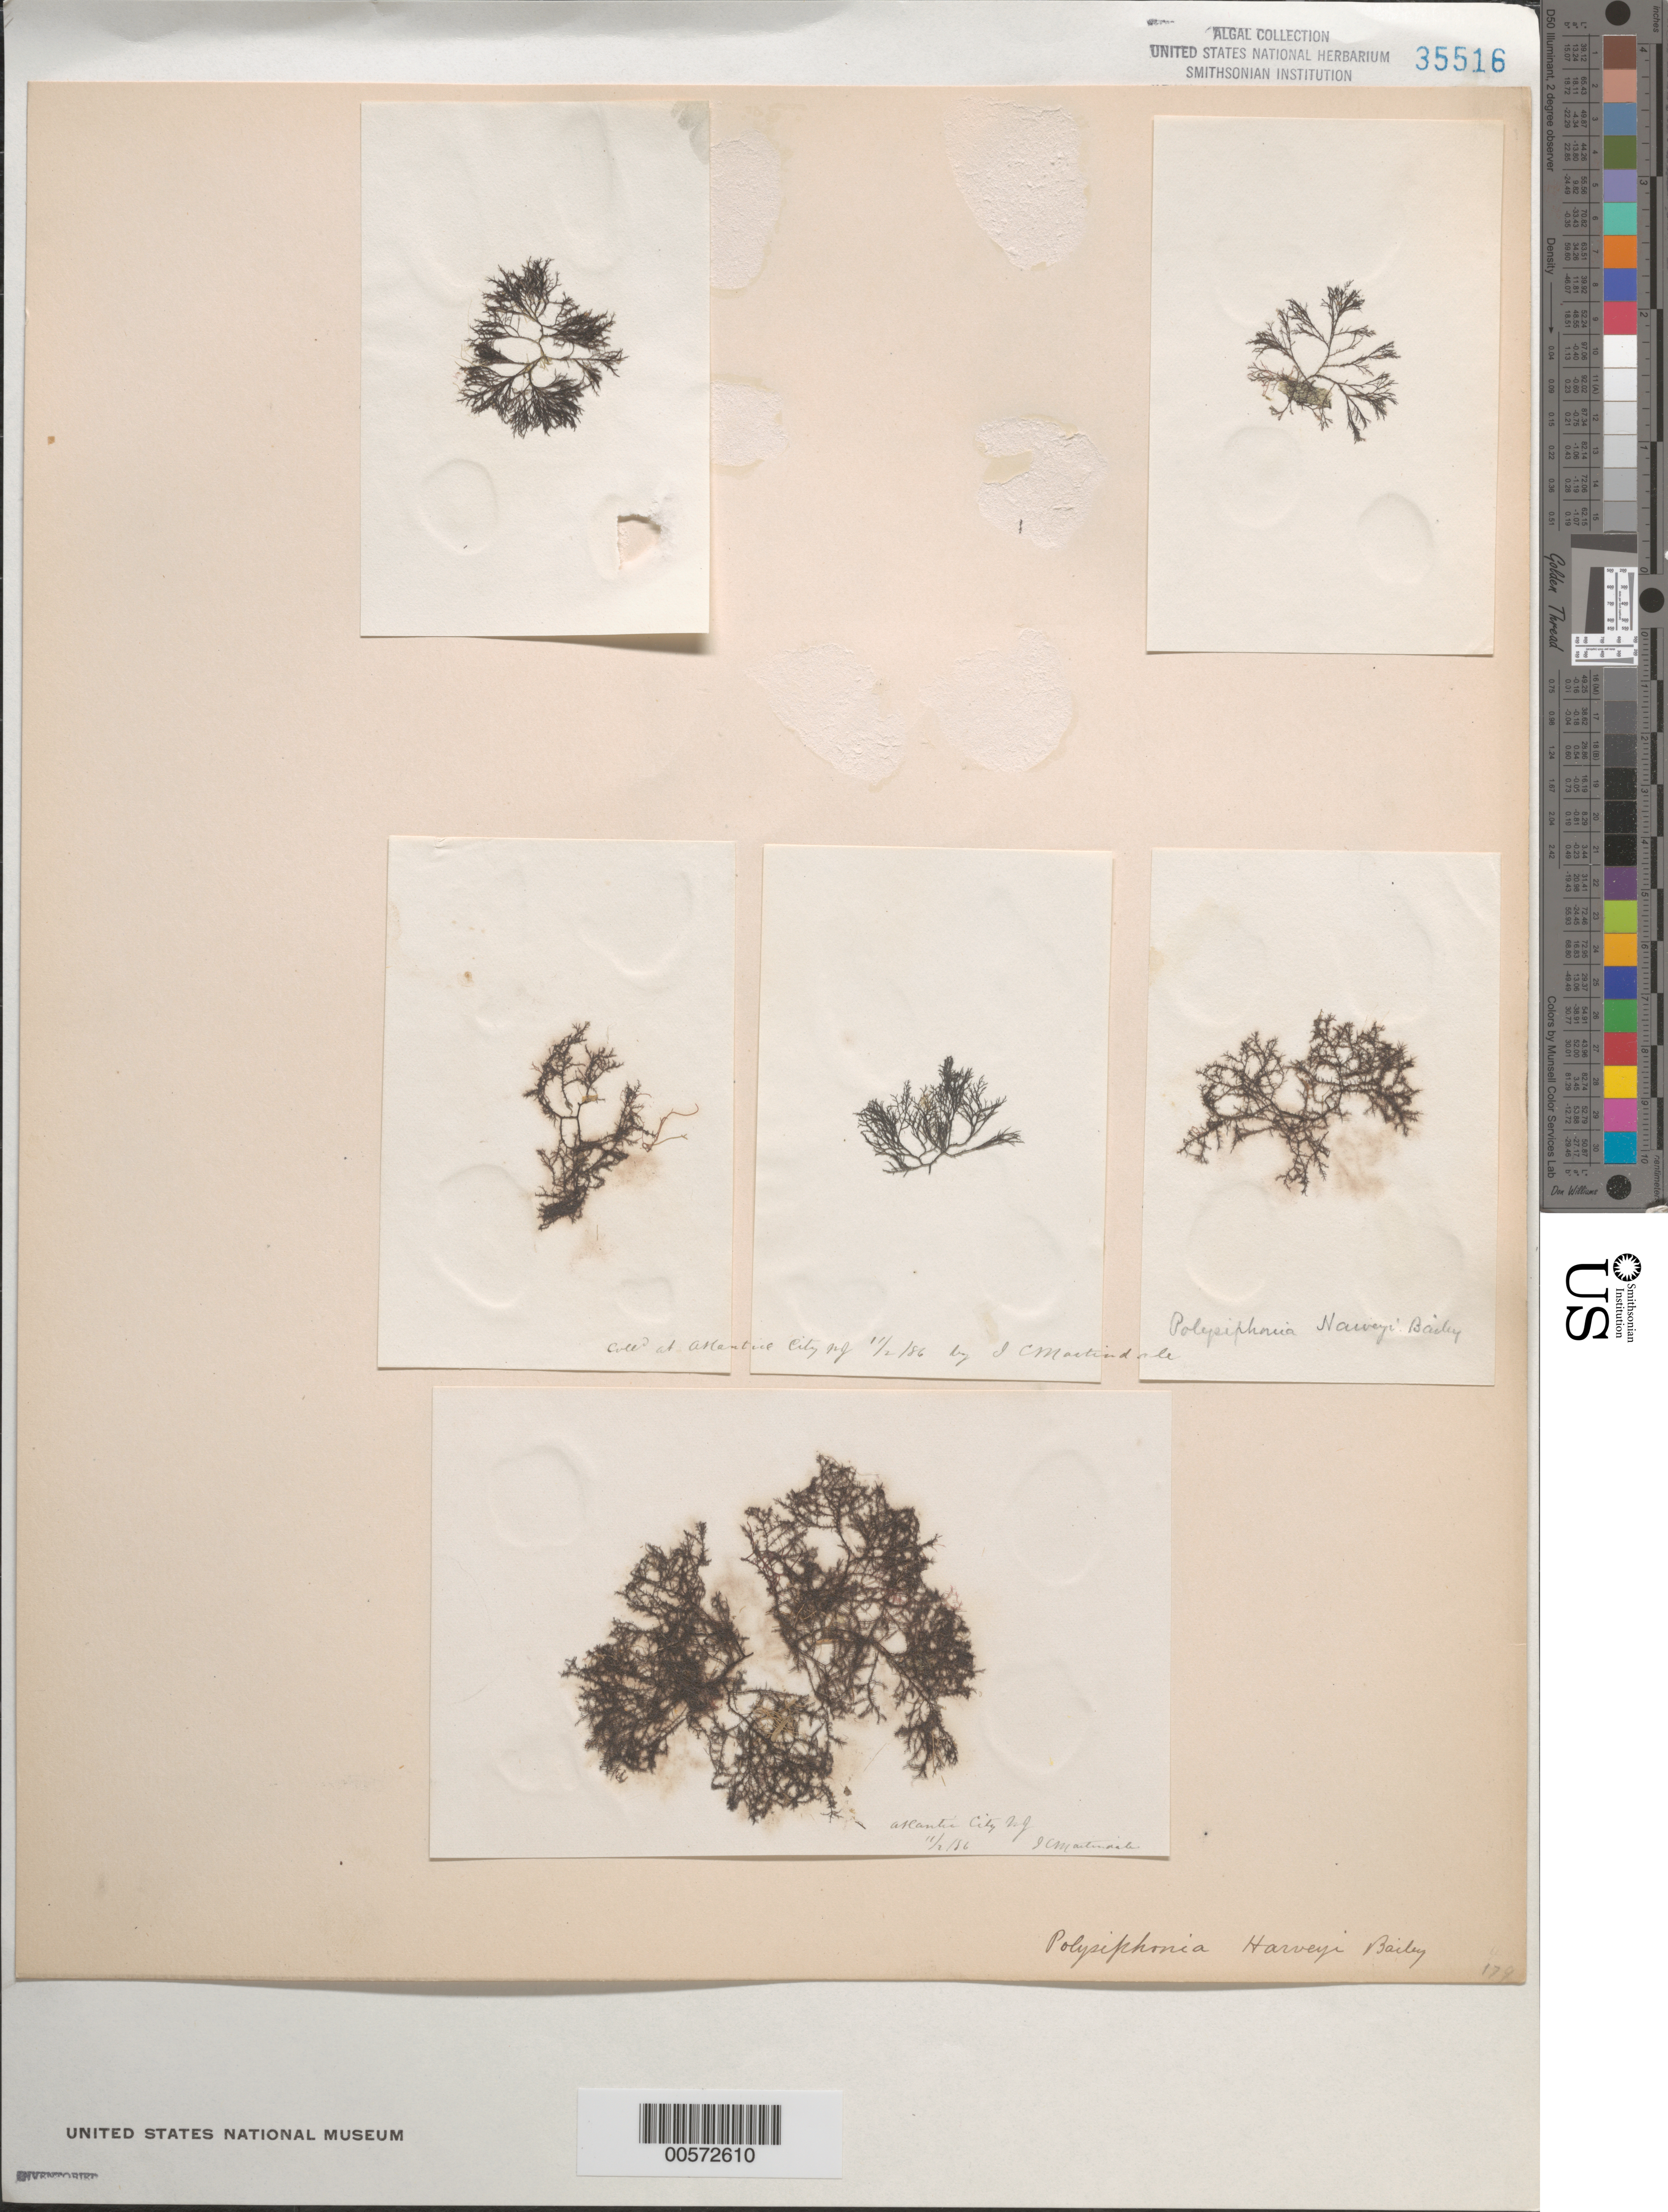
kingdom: Plantae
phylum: Rhodophyta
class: Florideophyceae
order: Ceramiales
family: Rhodomelaceae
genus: Melanothamnus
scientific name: Melanothamnus harveyi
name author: (Bailey) Diaz-Tapia & C.A. Maggs in Diaz-Tapia et al.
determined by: Algae name updating Project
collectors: I. C. Martindale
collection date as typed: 02 Nov 1886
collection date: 1886-11-02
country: United States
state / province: New Jersey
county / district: Atlantic County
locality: Atlantic City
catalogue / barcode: US 35516